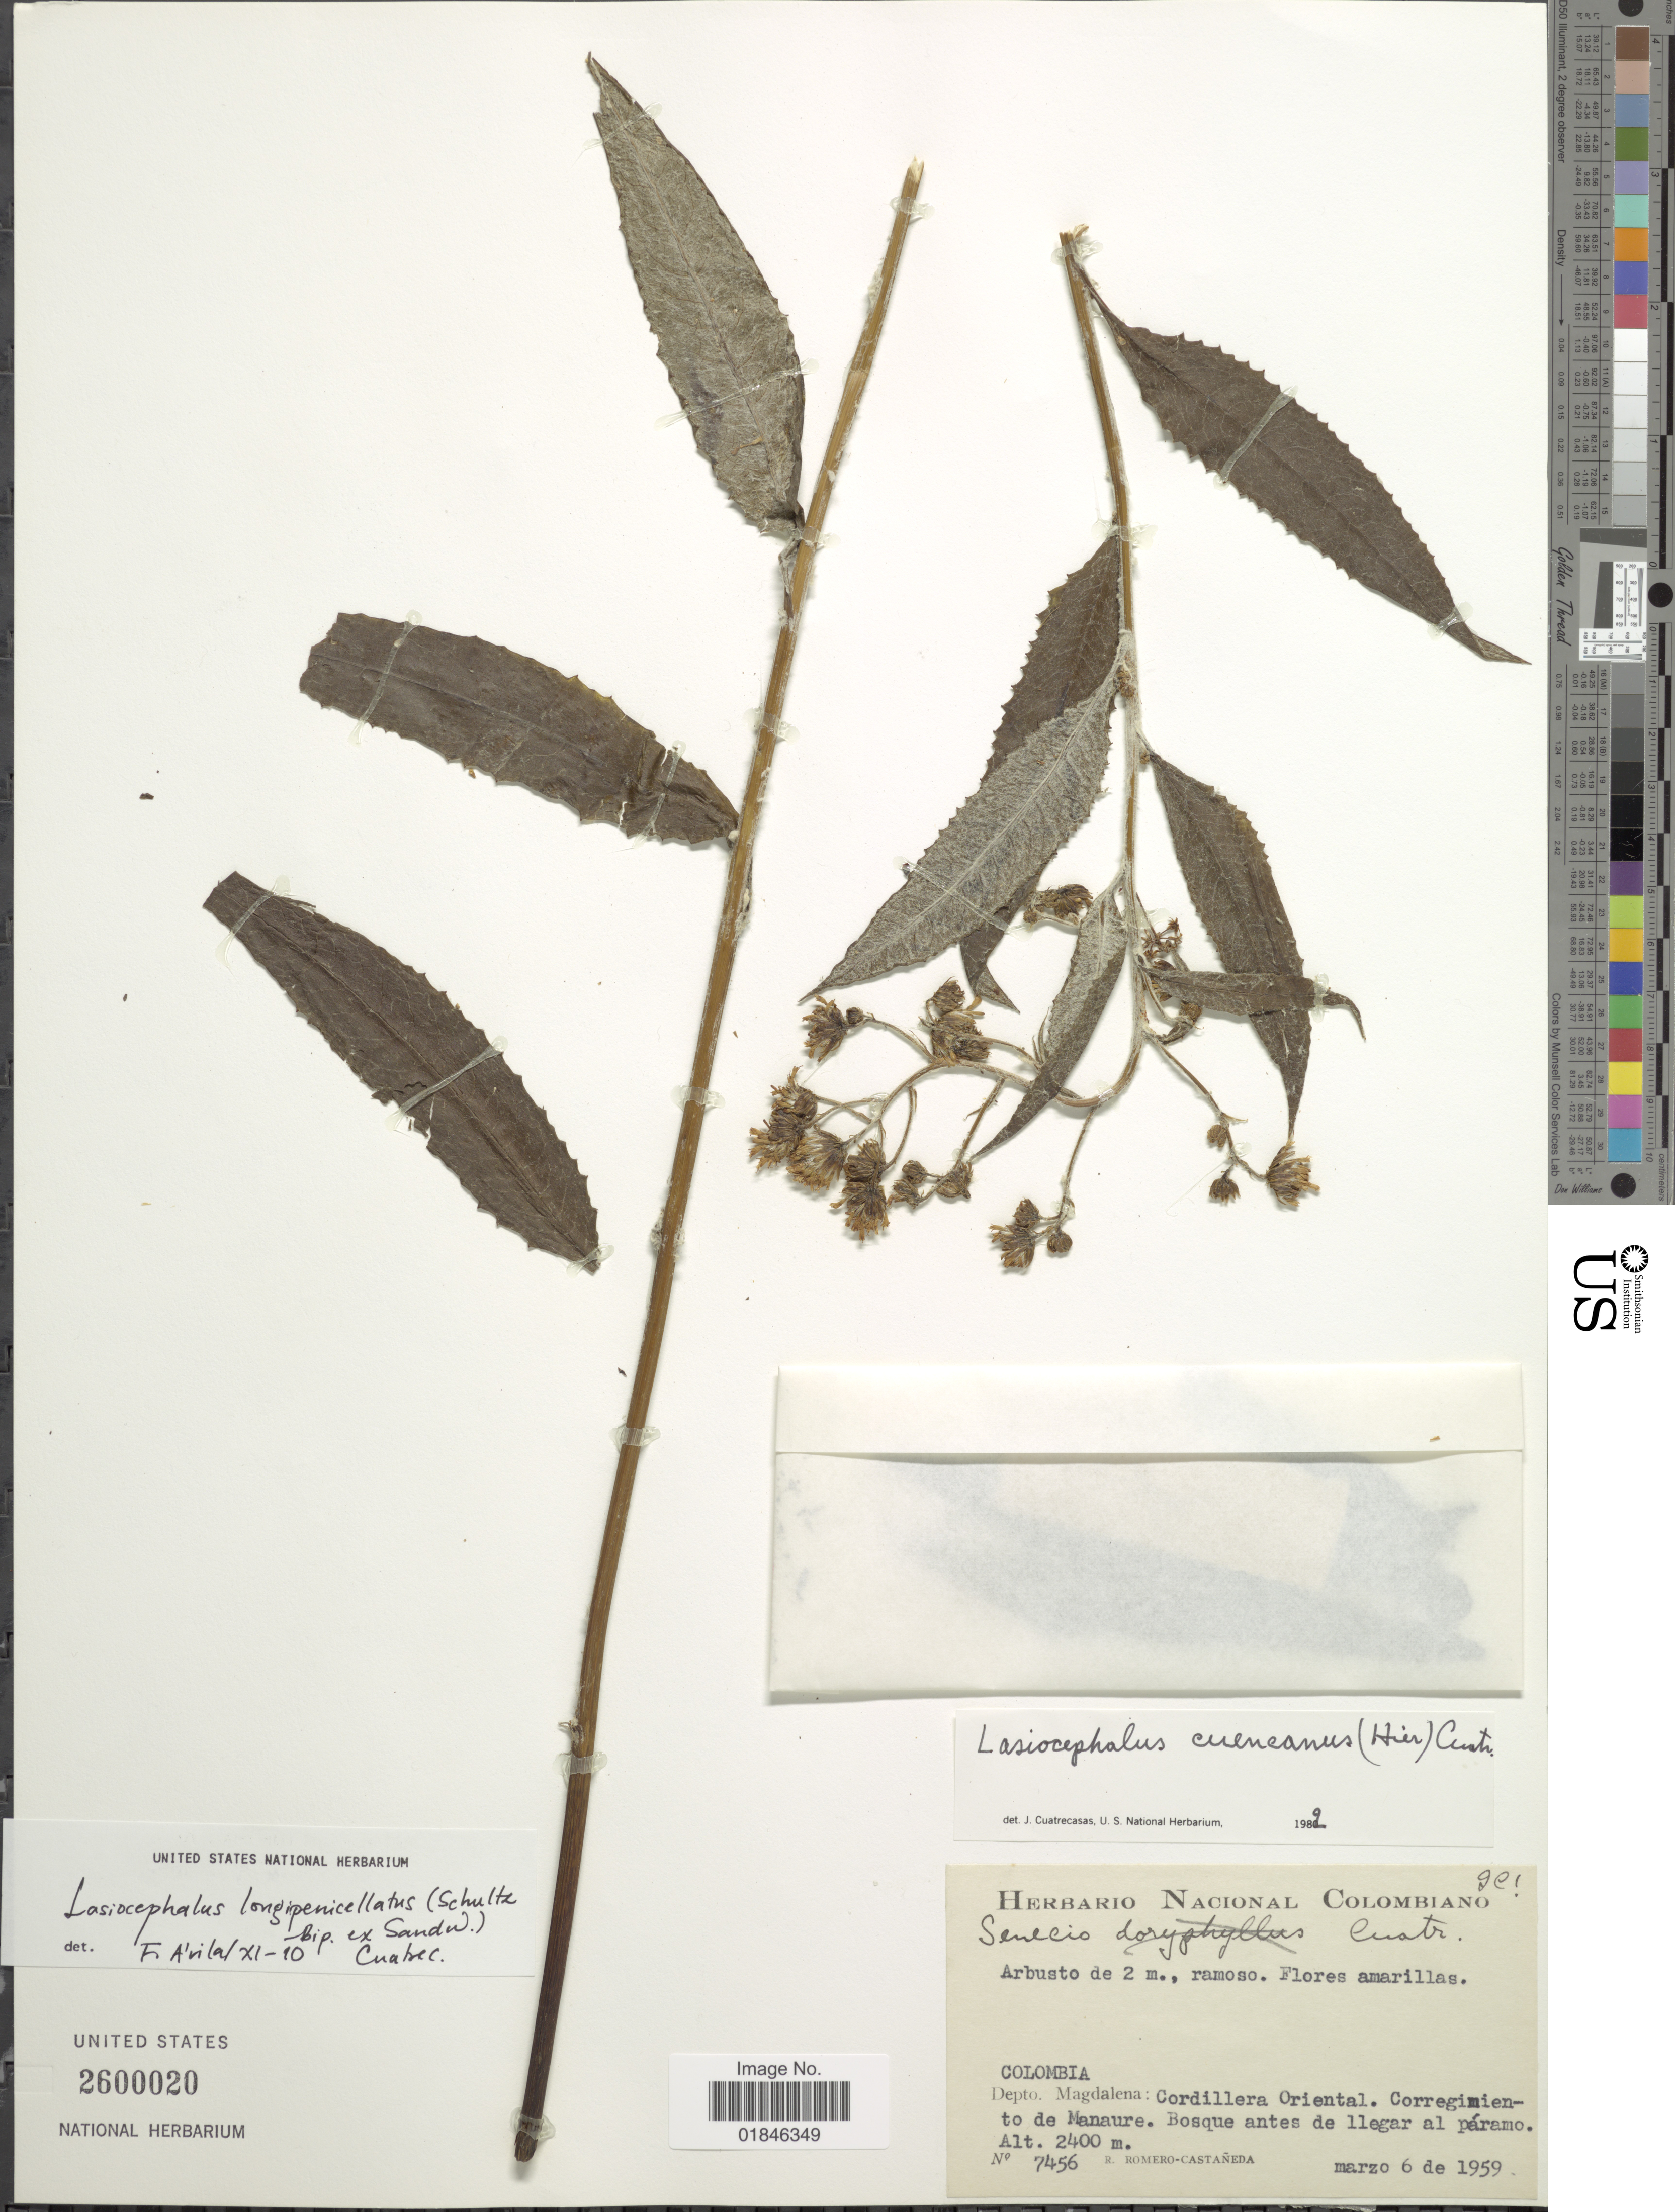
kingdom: Plantae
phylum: Tracheophyta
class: Magnoliopsida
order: Asterales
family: Asteraceae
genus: Senecio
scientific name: Senecio cuencanus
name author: Hieron.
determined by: Salomon, Luciana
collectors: R. Romero Castañeda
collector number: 7456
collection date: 1959-03-06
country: Colombia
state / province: Magdalena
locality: Depto. Magdalena: Cordillera Oriental,. Corregimiento de Manaure. Bosque antes de Illegar al paramo.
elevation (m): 2400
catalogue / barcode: US 2600020